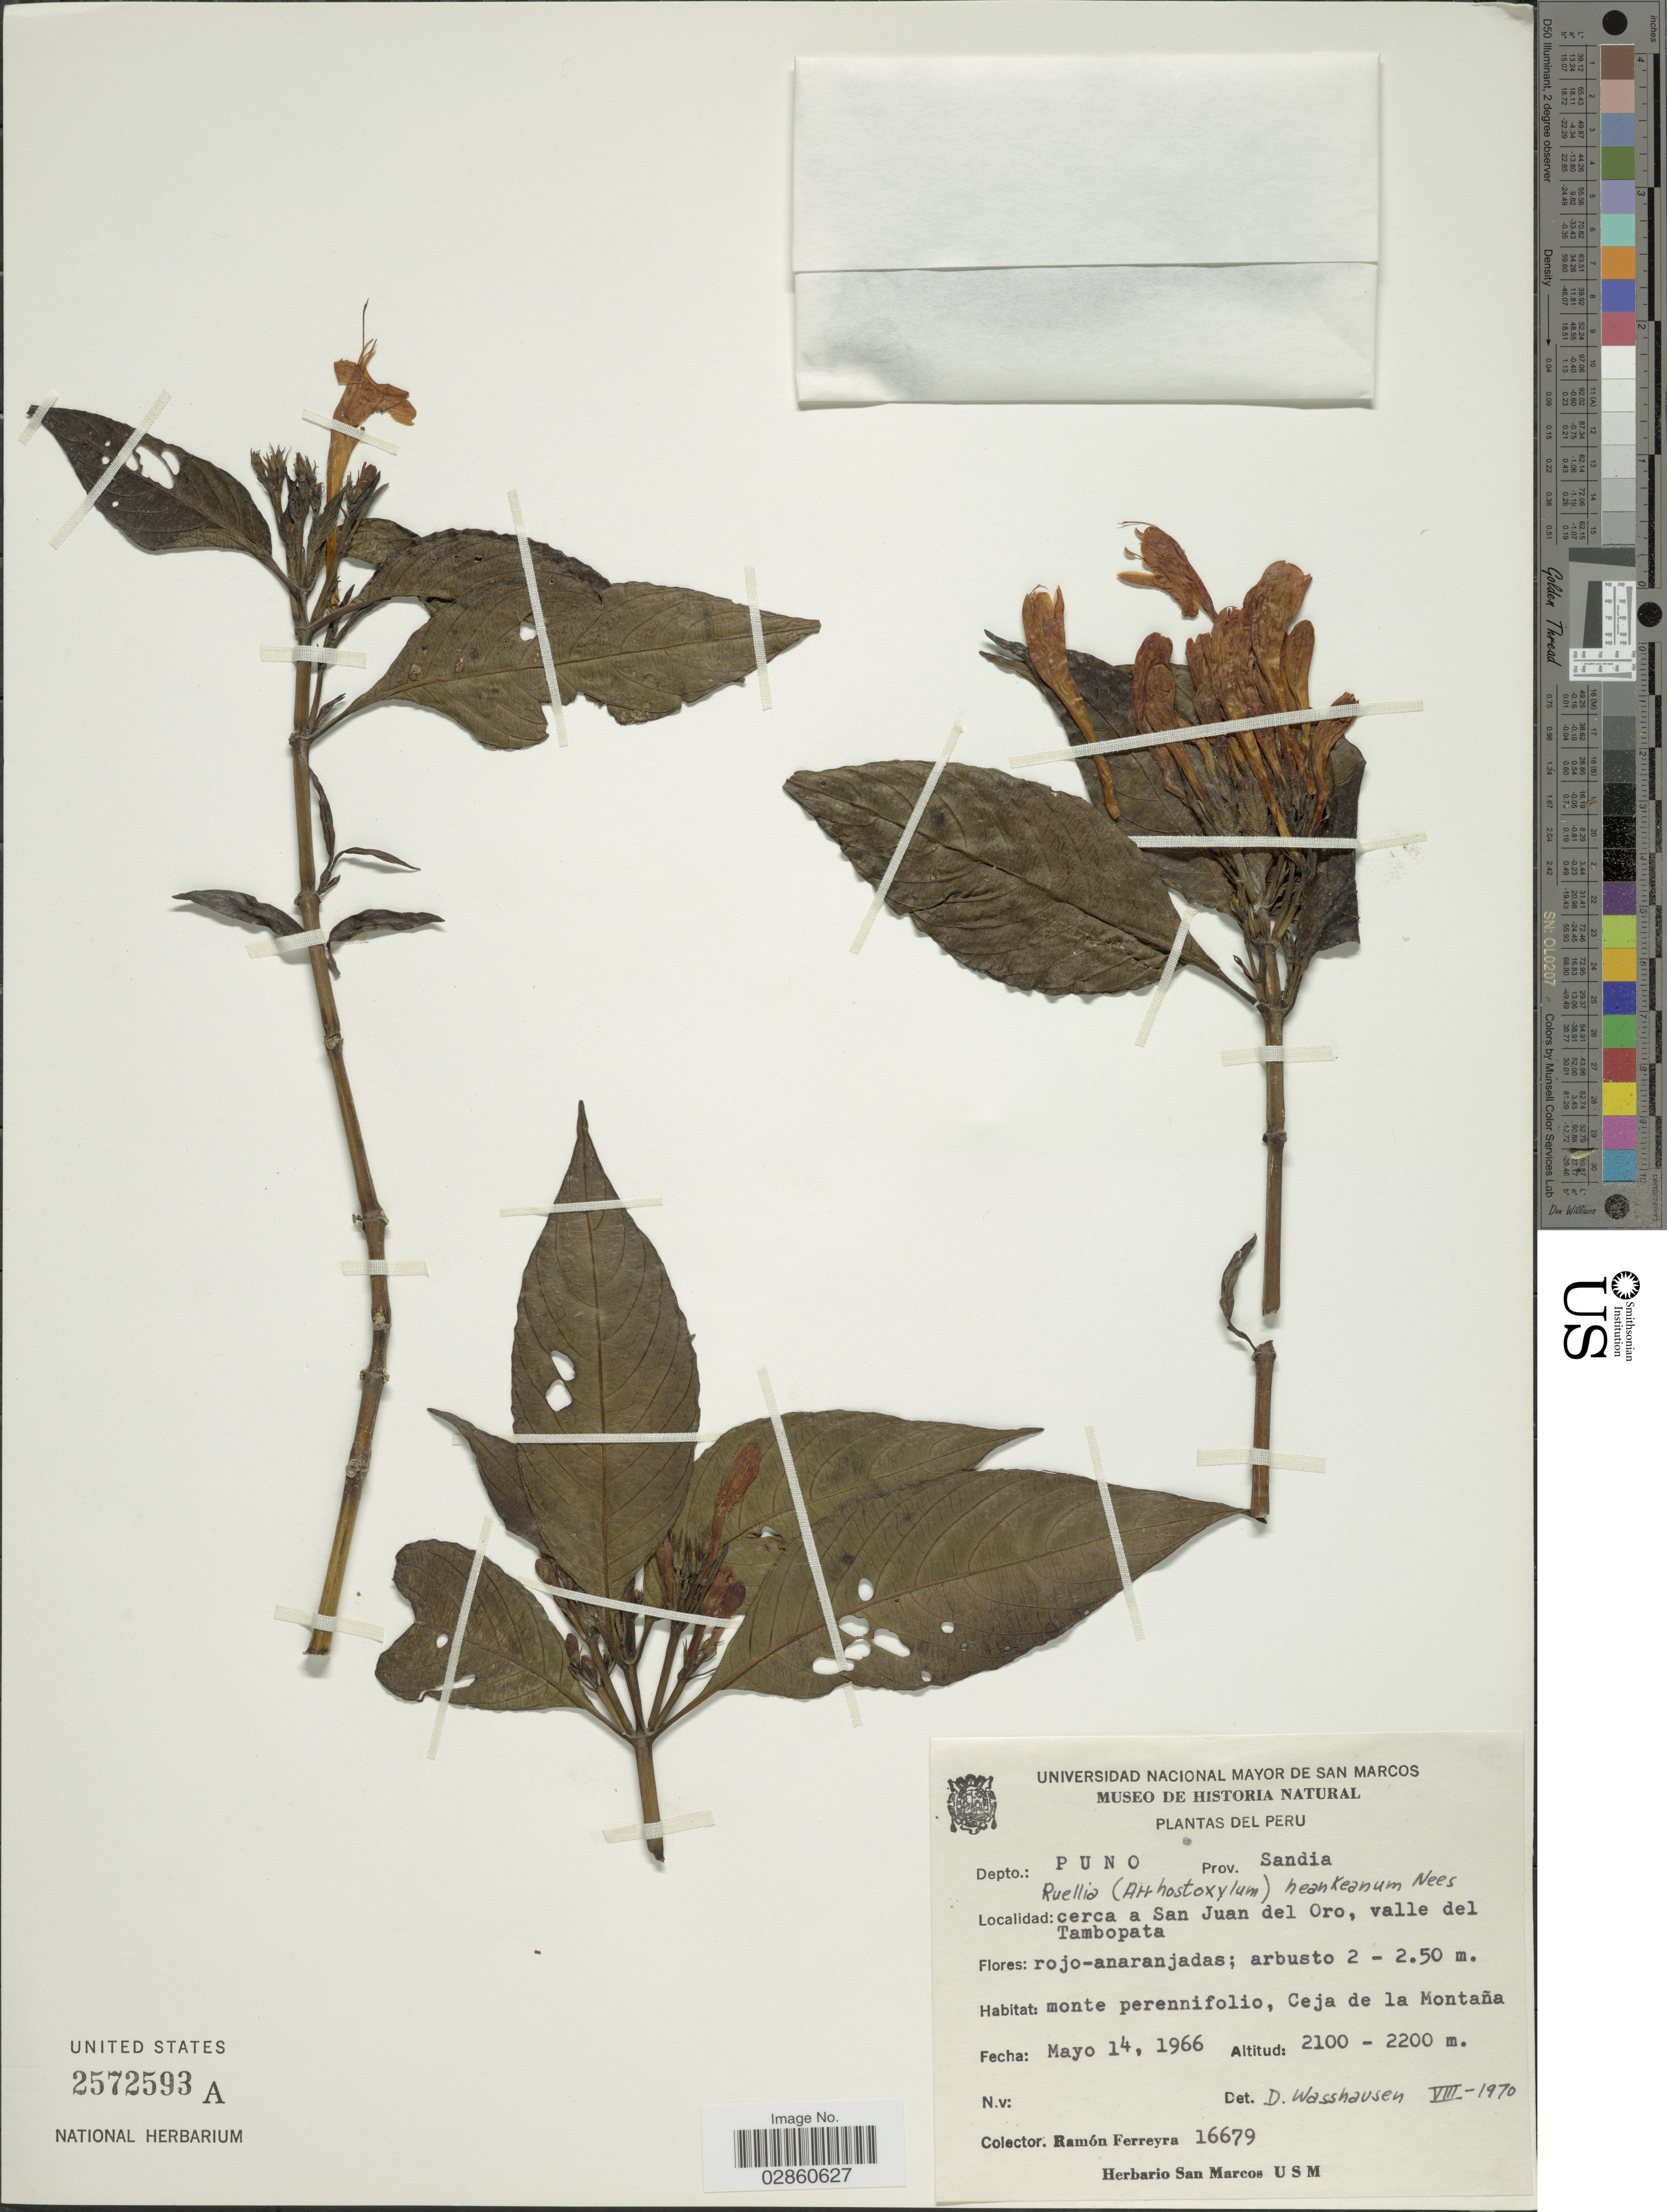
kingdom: Plantae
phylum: Tracheophyta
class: Magnoliopsida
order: Lamiales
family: Acanthaceae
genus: Ruellia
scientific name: Ruellia haenkeana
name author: (Nees) Wassh.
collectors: R. A. Ferreyra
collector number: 16679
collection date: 1966-05-14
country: Peru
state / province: Puno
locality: Depto.: Puno. Prov. Sandia. Cerca a San Juan del Oro, valle del Tambopata. Ceja de la Montaña.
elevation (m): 2100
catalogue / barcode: US 2572593A